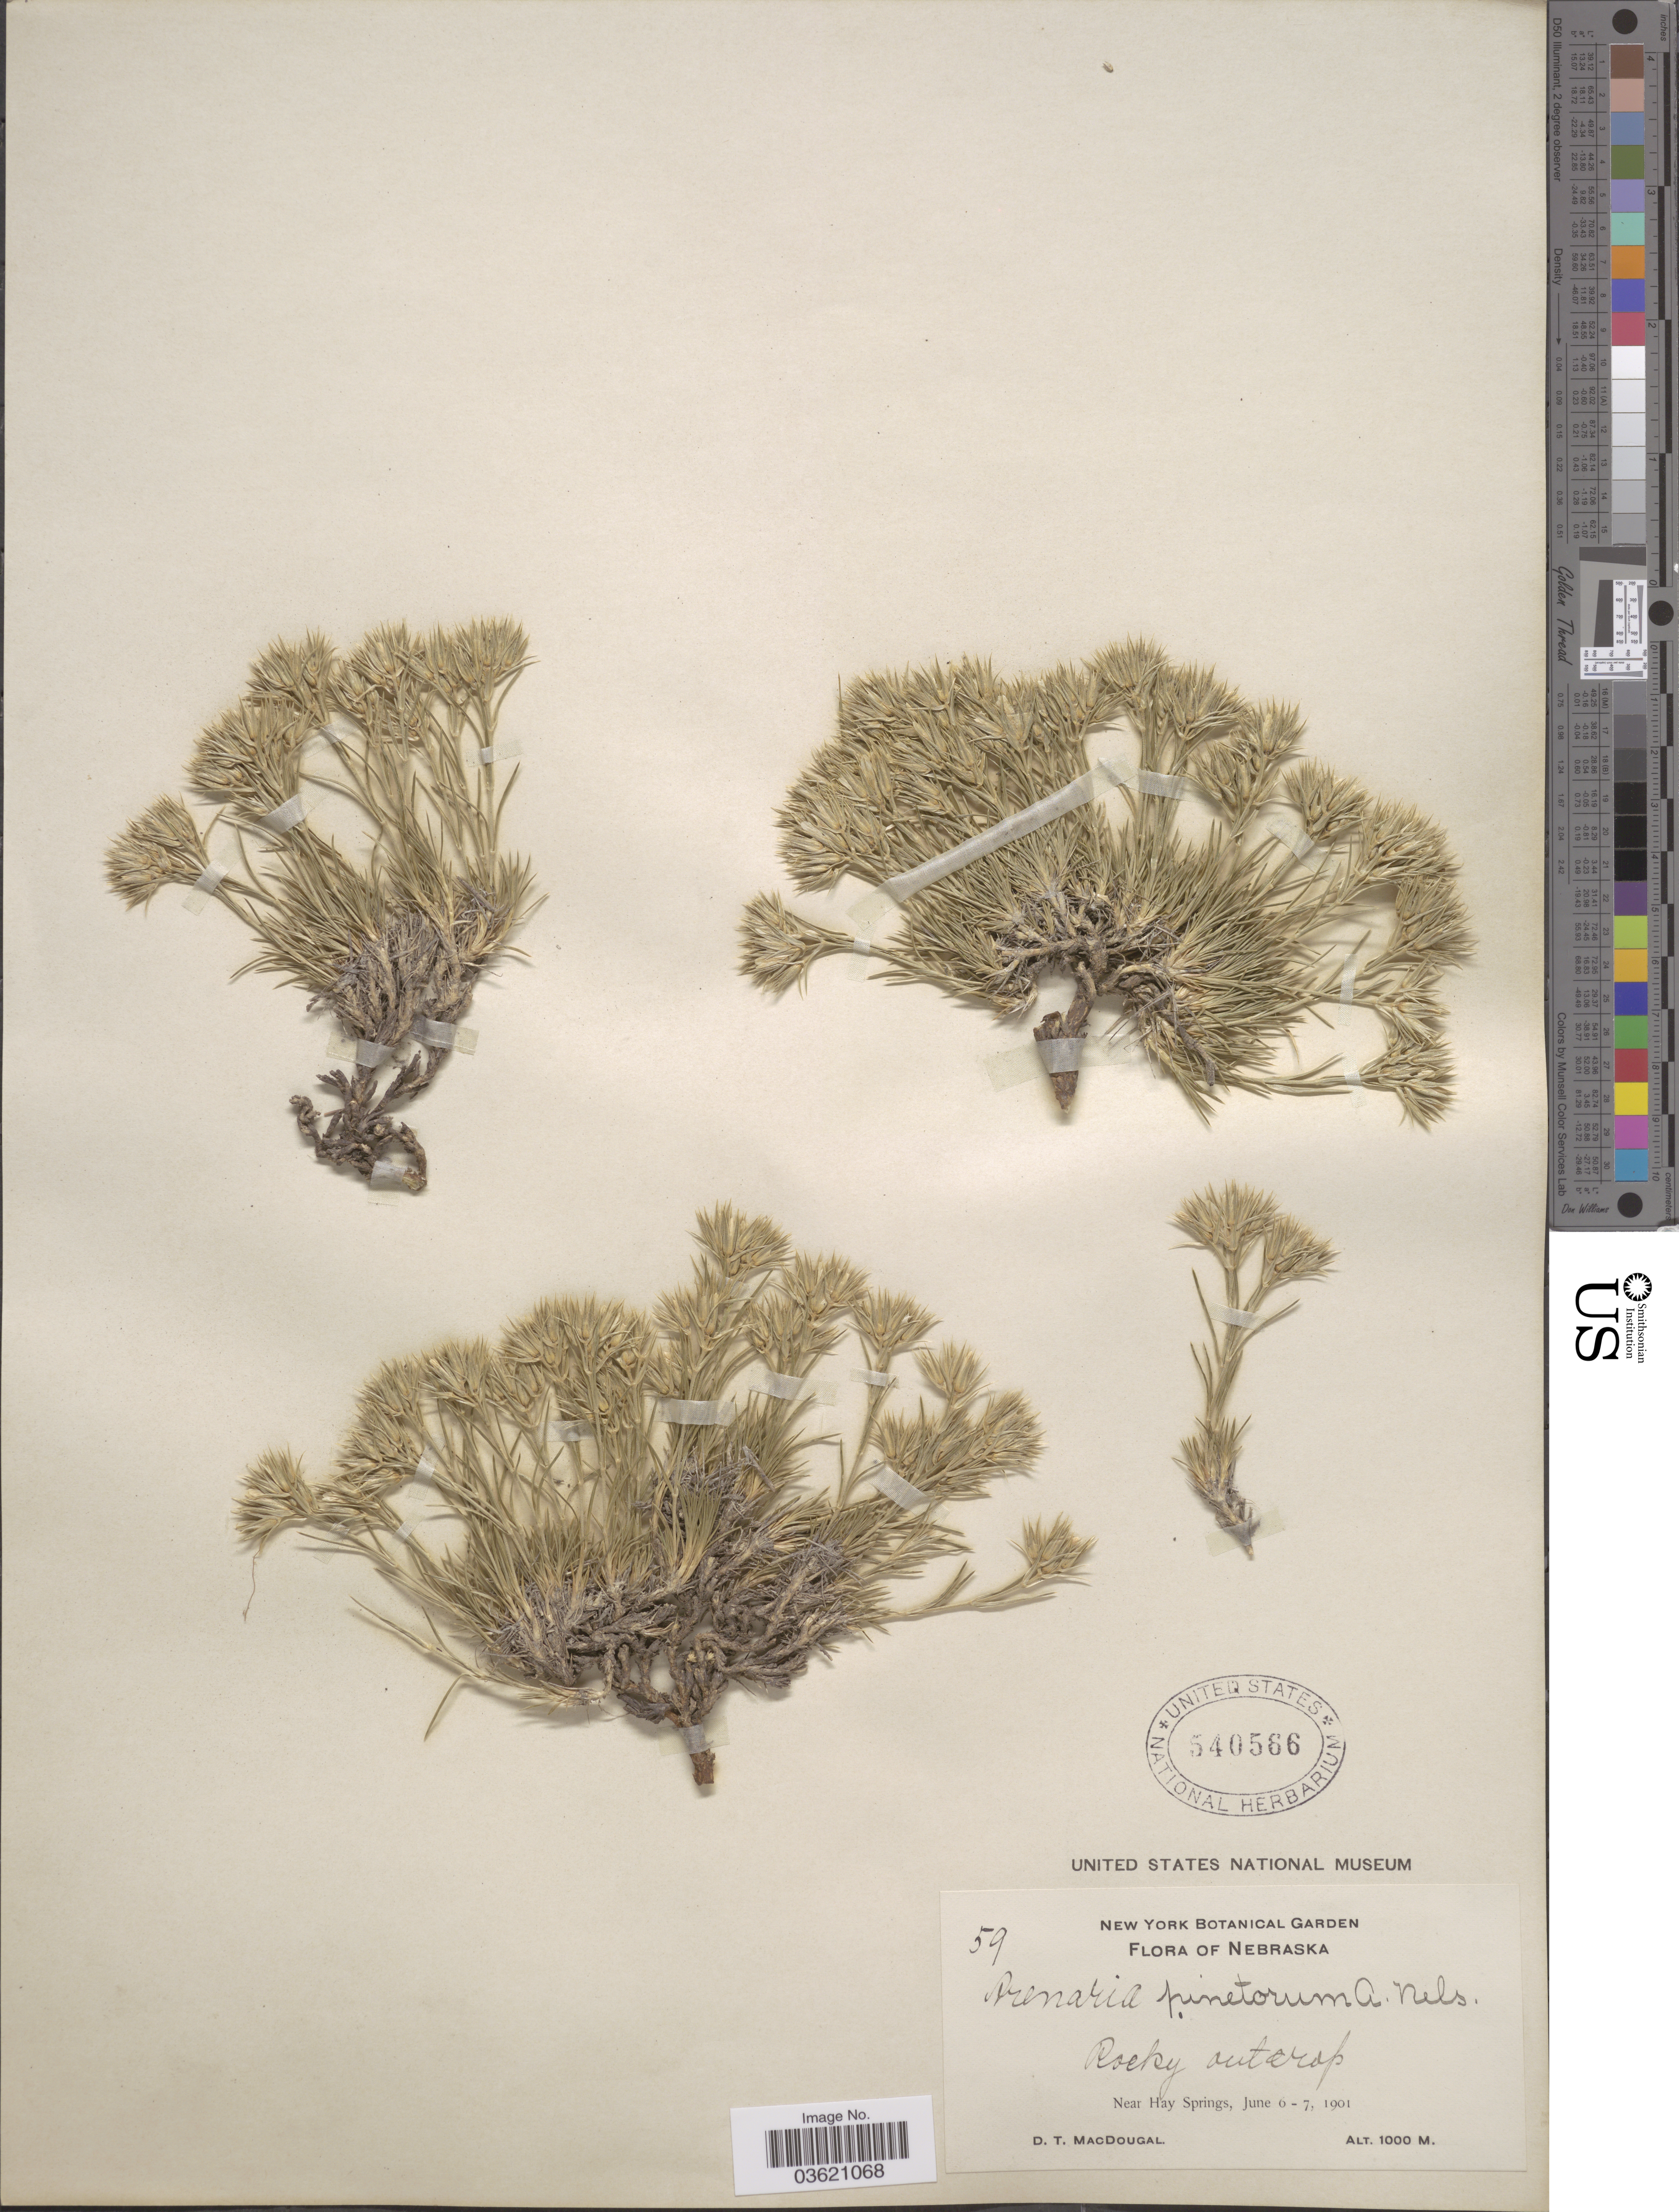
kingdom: Plantae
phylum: Tracheophyta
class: Magnoliopsida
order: Caryophyllales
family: Caryophyllaceae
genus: Eremogone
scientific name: Eremogone hookeri var. pinetorum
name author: (A. Nelson) Dorn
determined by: Strong, Mark T., (BOT), Smithsonian Institution - National Museum of Natural History (UNITED STATES)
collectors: D. T. MacDougal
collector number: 59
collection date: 1901-06-06/1901-06-07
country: United States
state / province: Nebraska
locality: Rocky outcrop. Near Hay Springs.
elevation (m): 1000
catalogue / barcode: US 540566